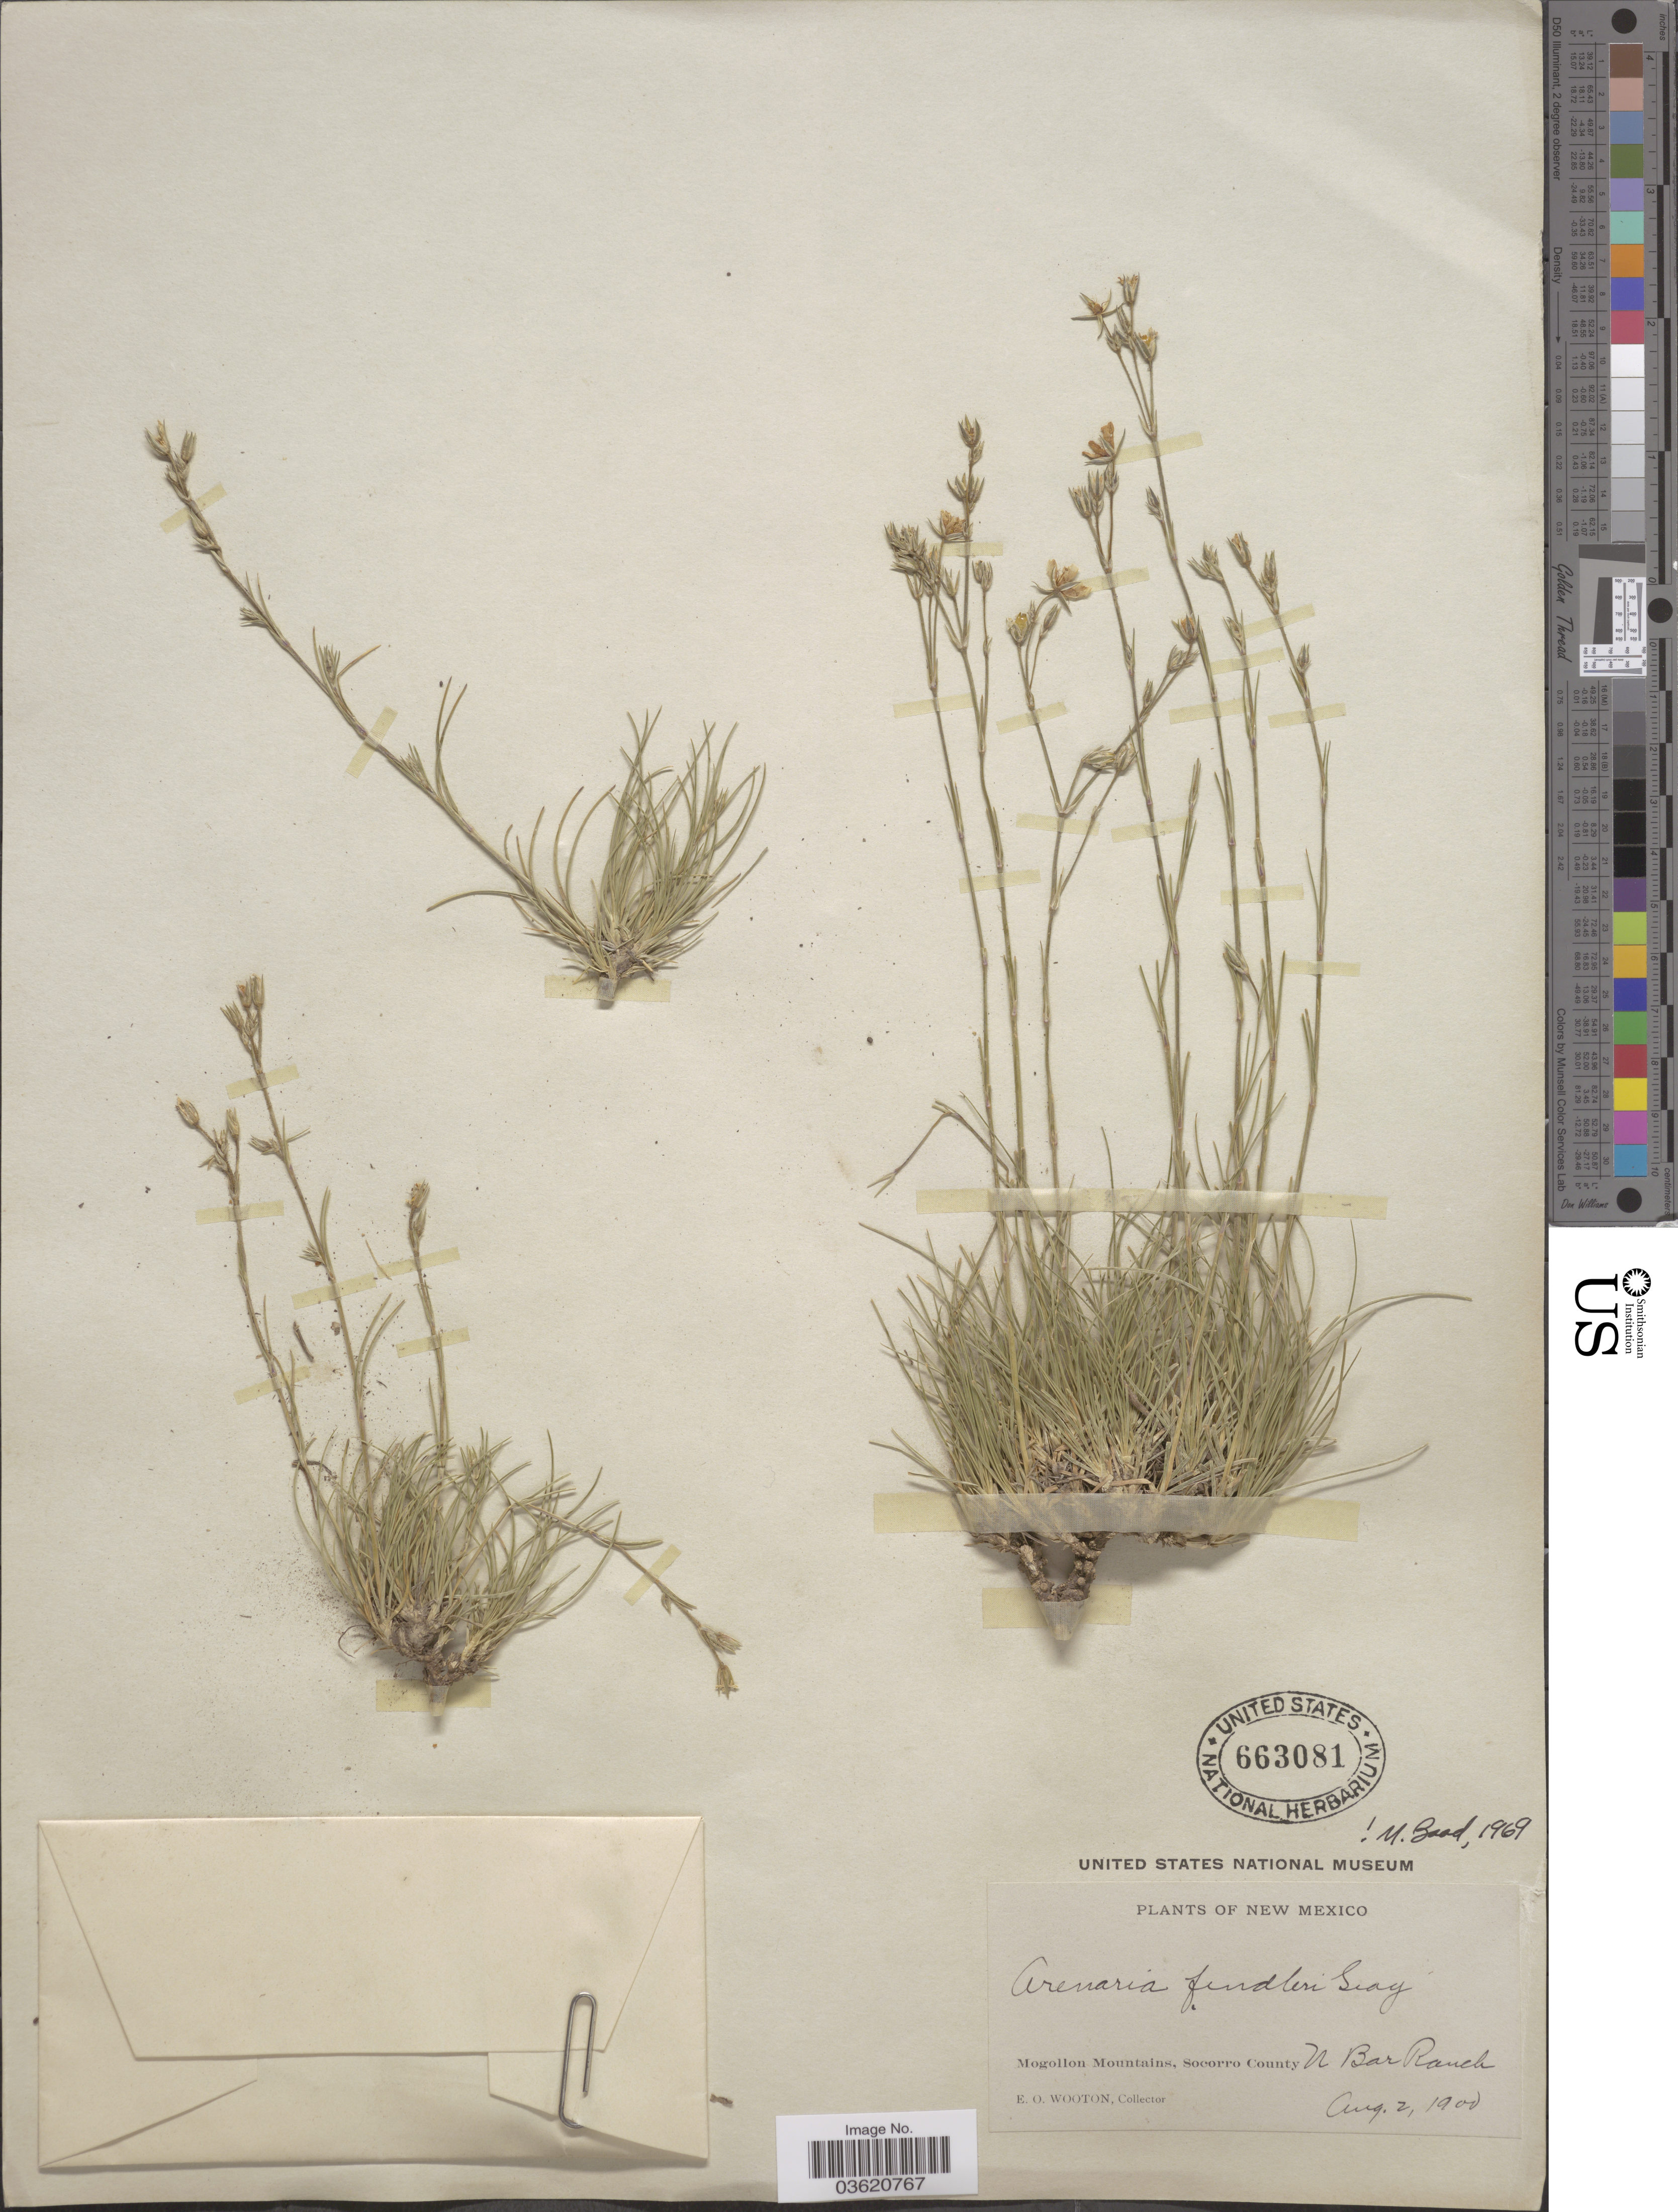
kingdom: Plantae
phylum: Tracheophyta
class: Magnoliopsida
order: Caryophyllales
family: Caryophyllaceae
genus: Eremogone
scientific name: Eremogone fendleri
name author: (A. Gray) Ikonn.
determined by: U.S. National Herbarium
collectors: E. O. Wooton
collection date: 1900-08-02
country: United States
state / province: New Mexico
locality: Mogollon Mountains, Socorro County. N Bar Ranch.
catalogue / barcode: US 663081